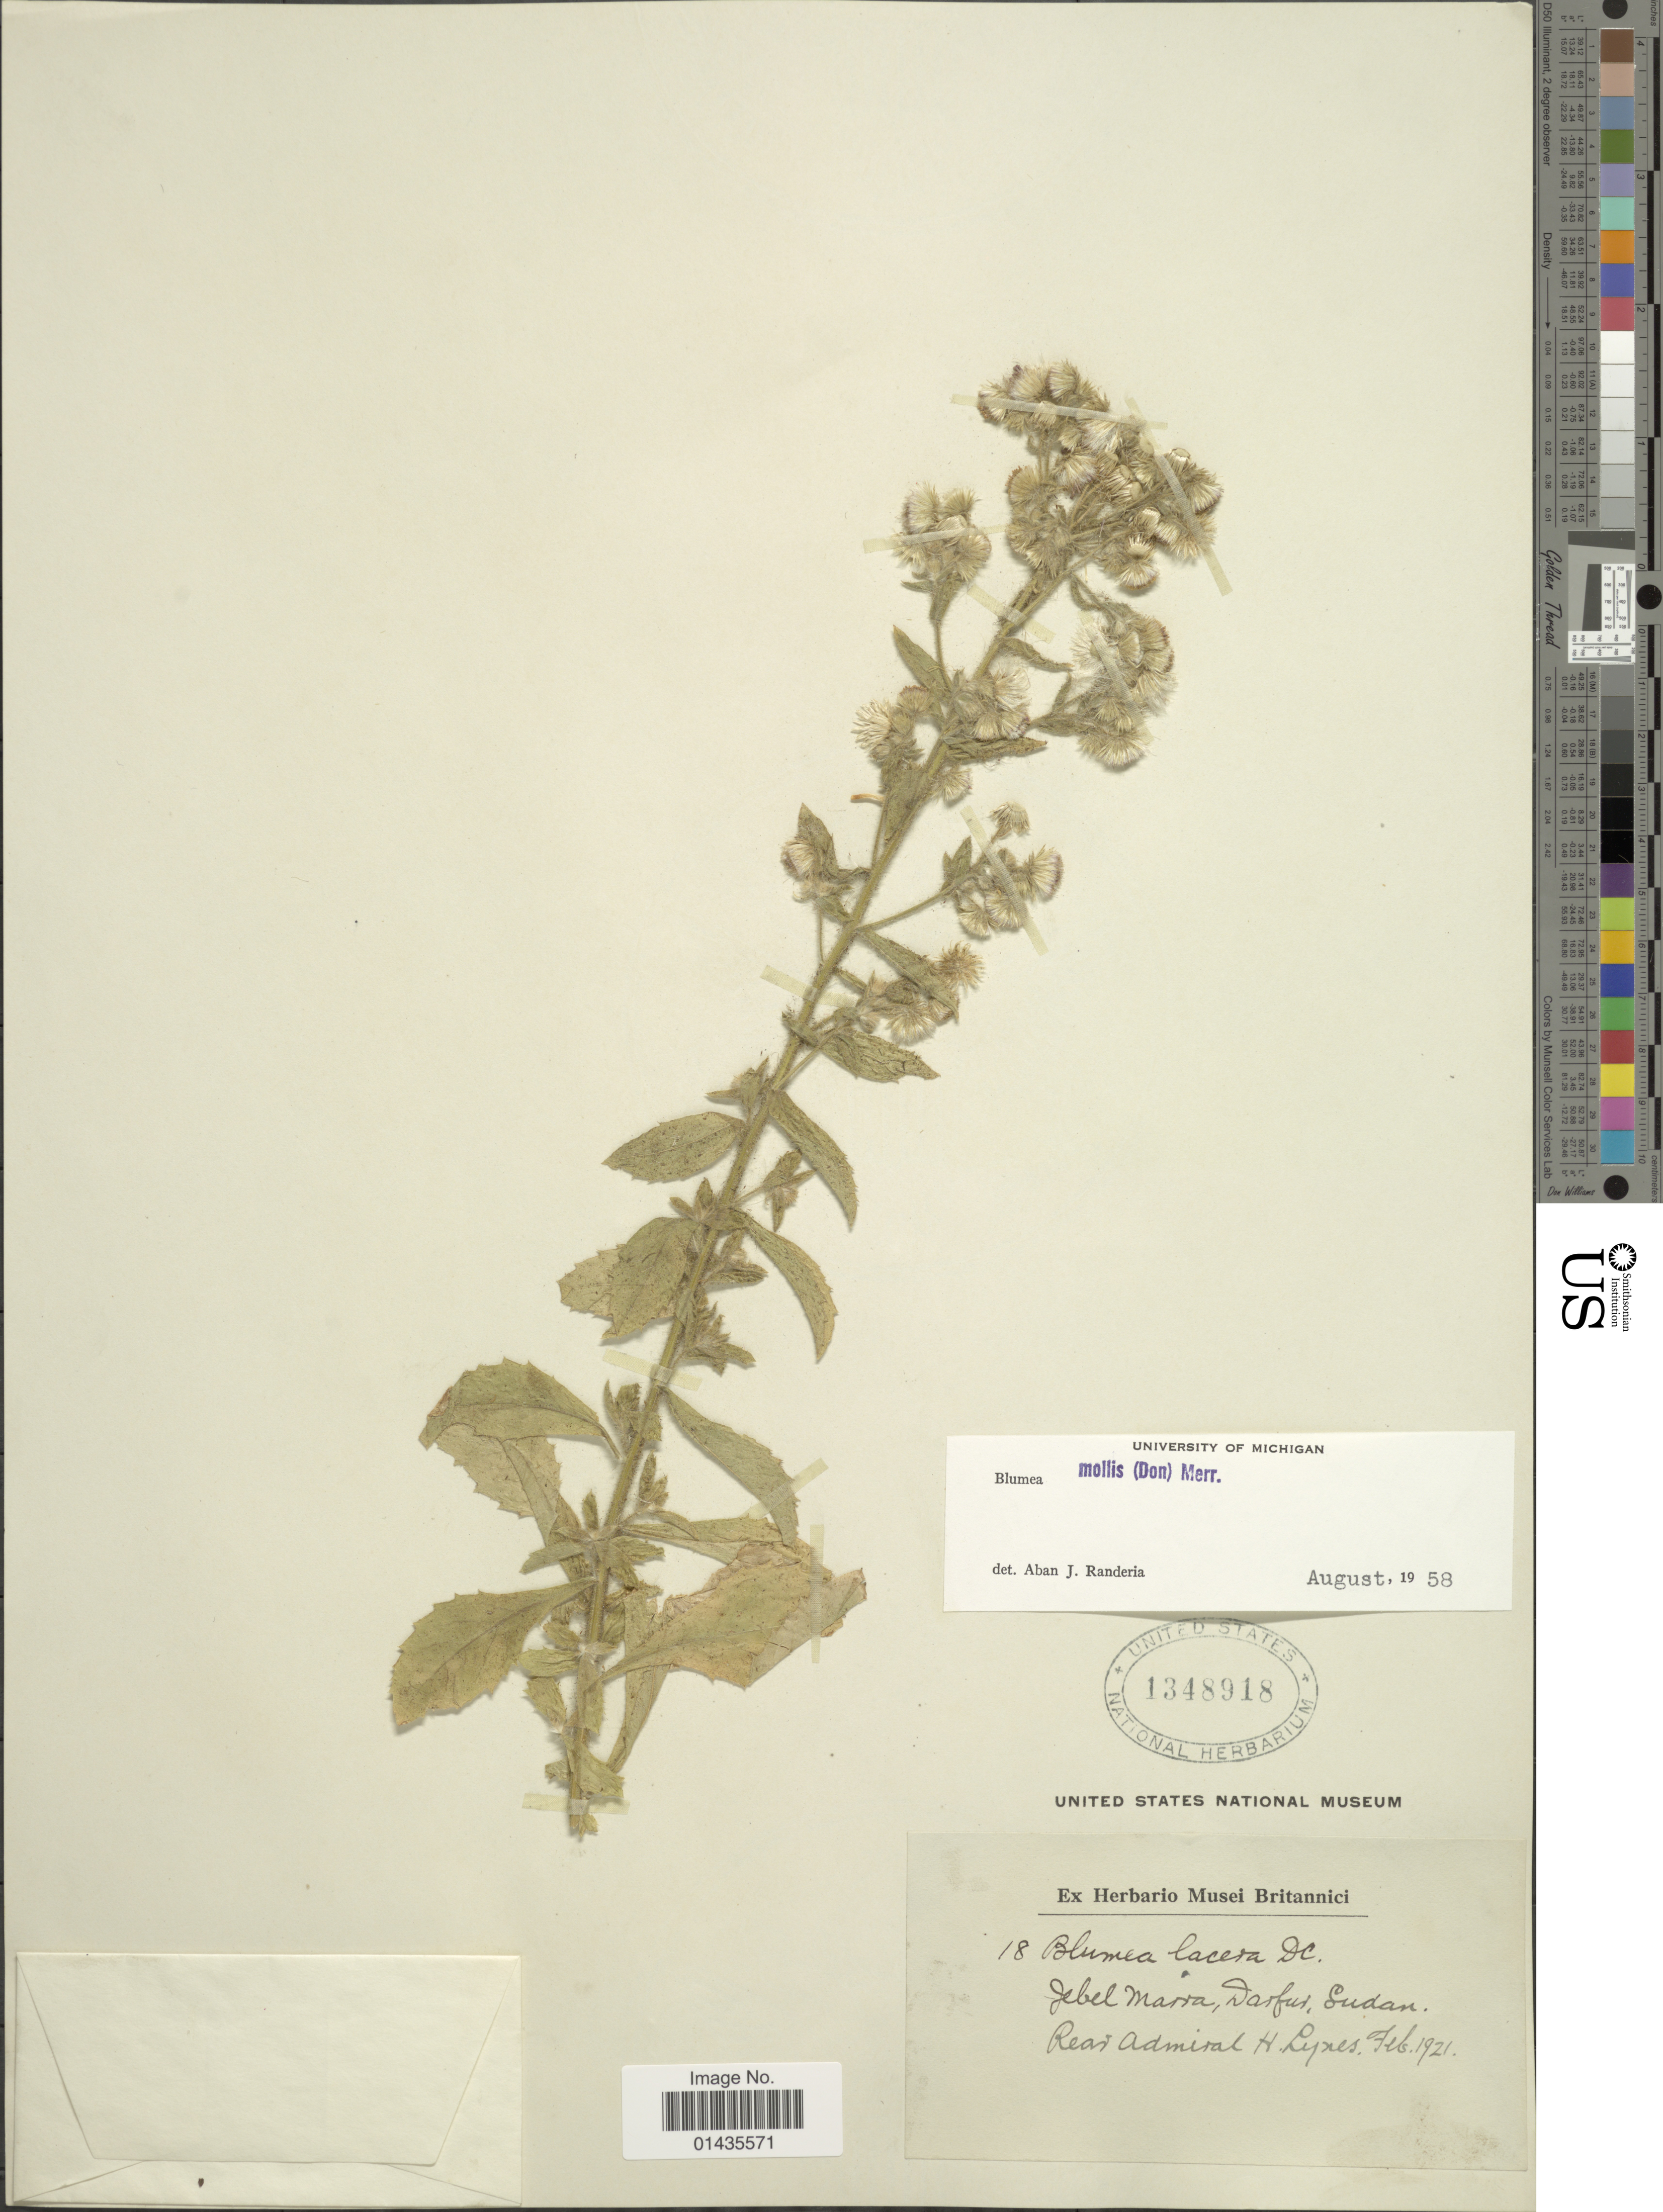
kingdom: Plantae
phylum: Tracheophyta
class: Magnoliopsida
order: Asterales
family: Asteraceae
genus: Blumea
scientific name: Blumea mollis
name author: (D. Don) Merr.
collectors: H. Lynes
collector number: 18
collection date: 1921-02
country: Sudan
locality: Jebel Marra, Darfur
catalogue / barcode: US 1348918